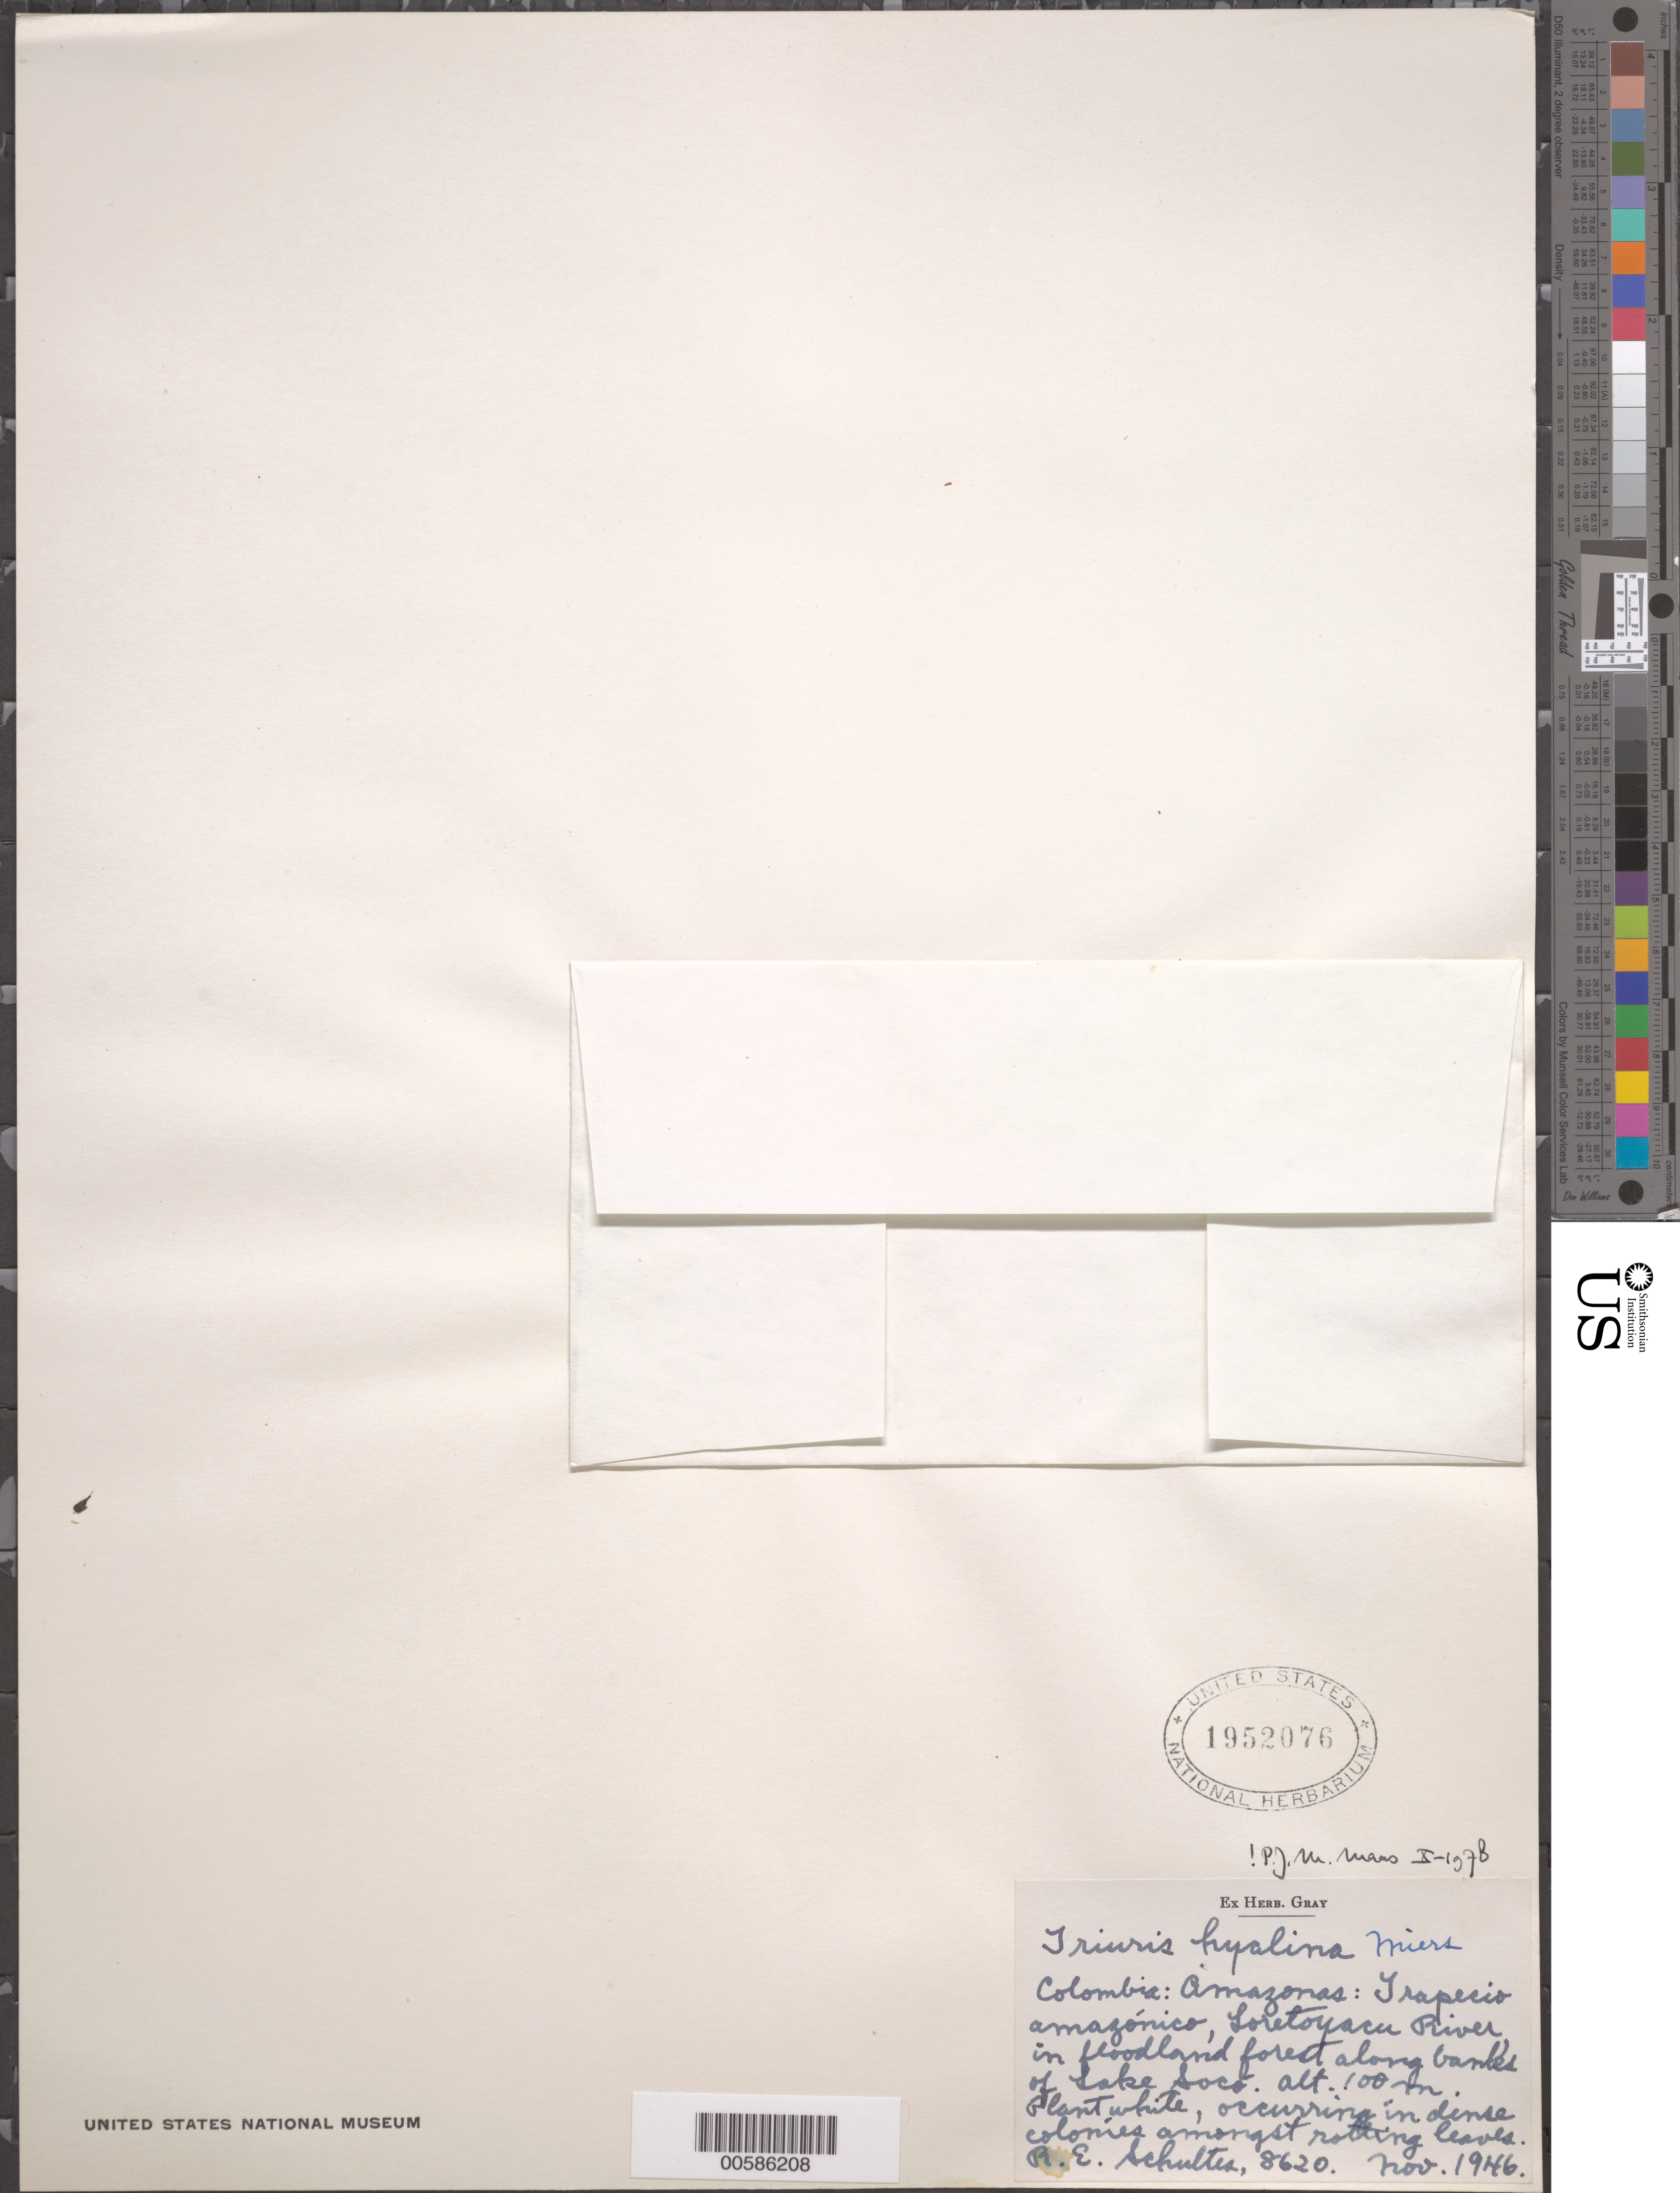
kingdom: Plantae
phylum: Tracheophyta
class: Liliopsida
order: Pandanales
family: Triuridaceae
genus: Triuris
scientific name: Triuris hyalina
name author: Miers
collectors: R. E. Schultes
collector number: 8620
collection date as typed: Nov 1946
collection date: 1946-11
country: Colombia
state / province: Amazônas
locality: Trapecio Amazonico, Loreto-Yacu River in floodland, Lake Soco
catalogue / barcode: US 1952076